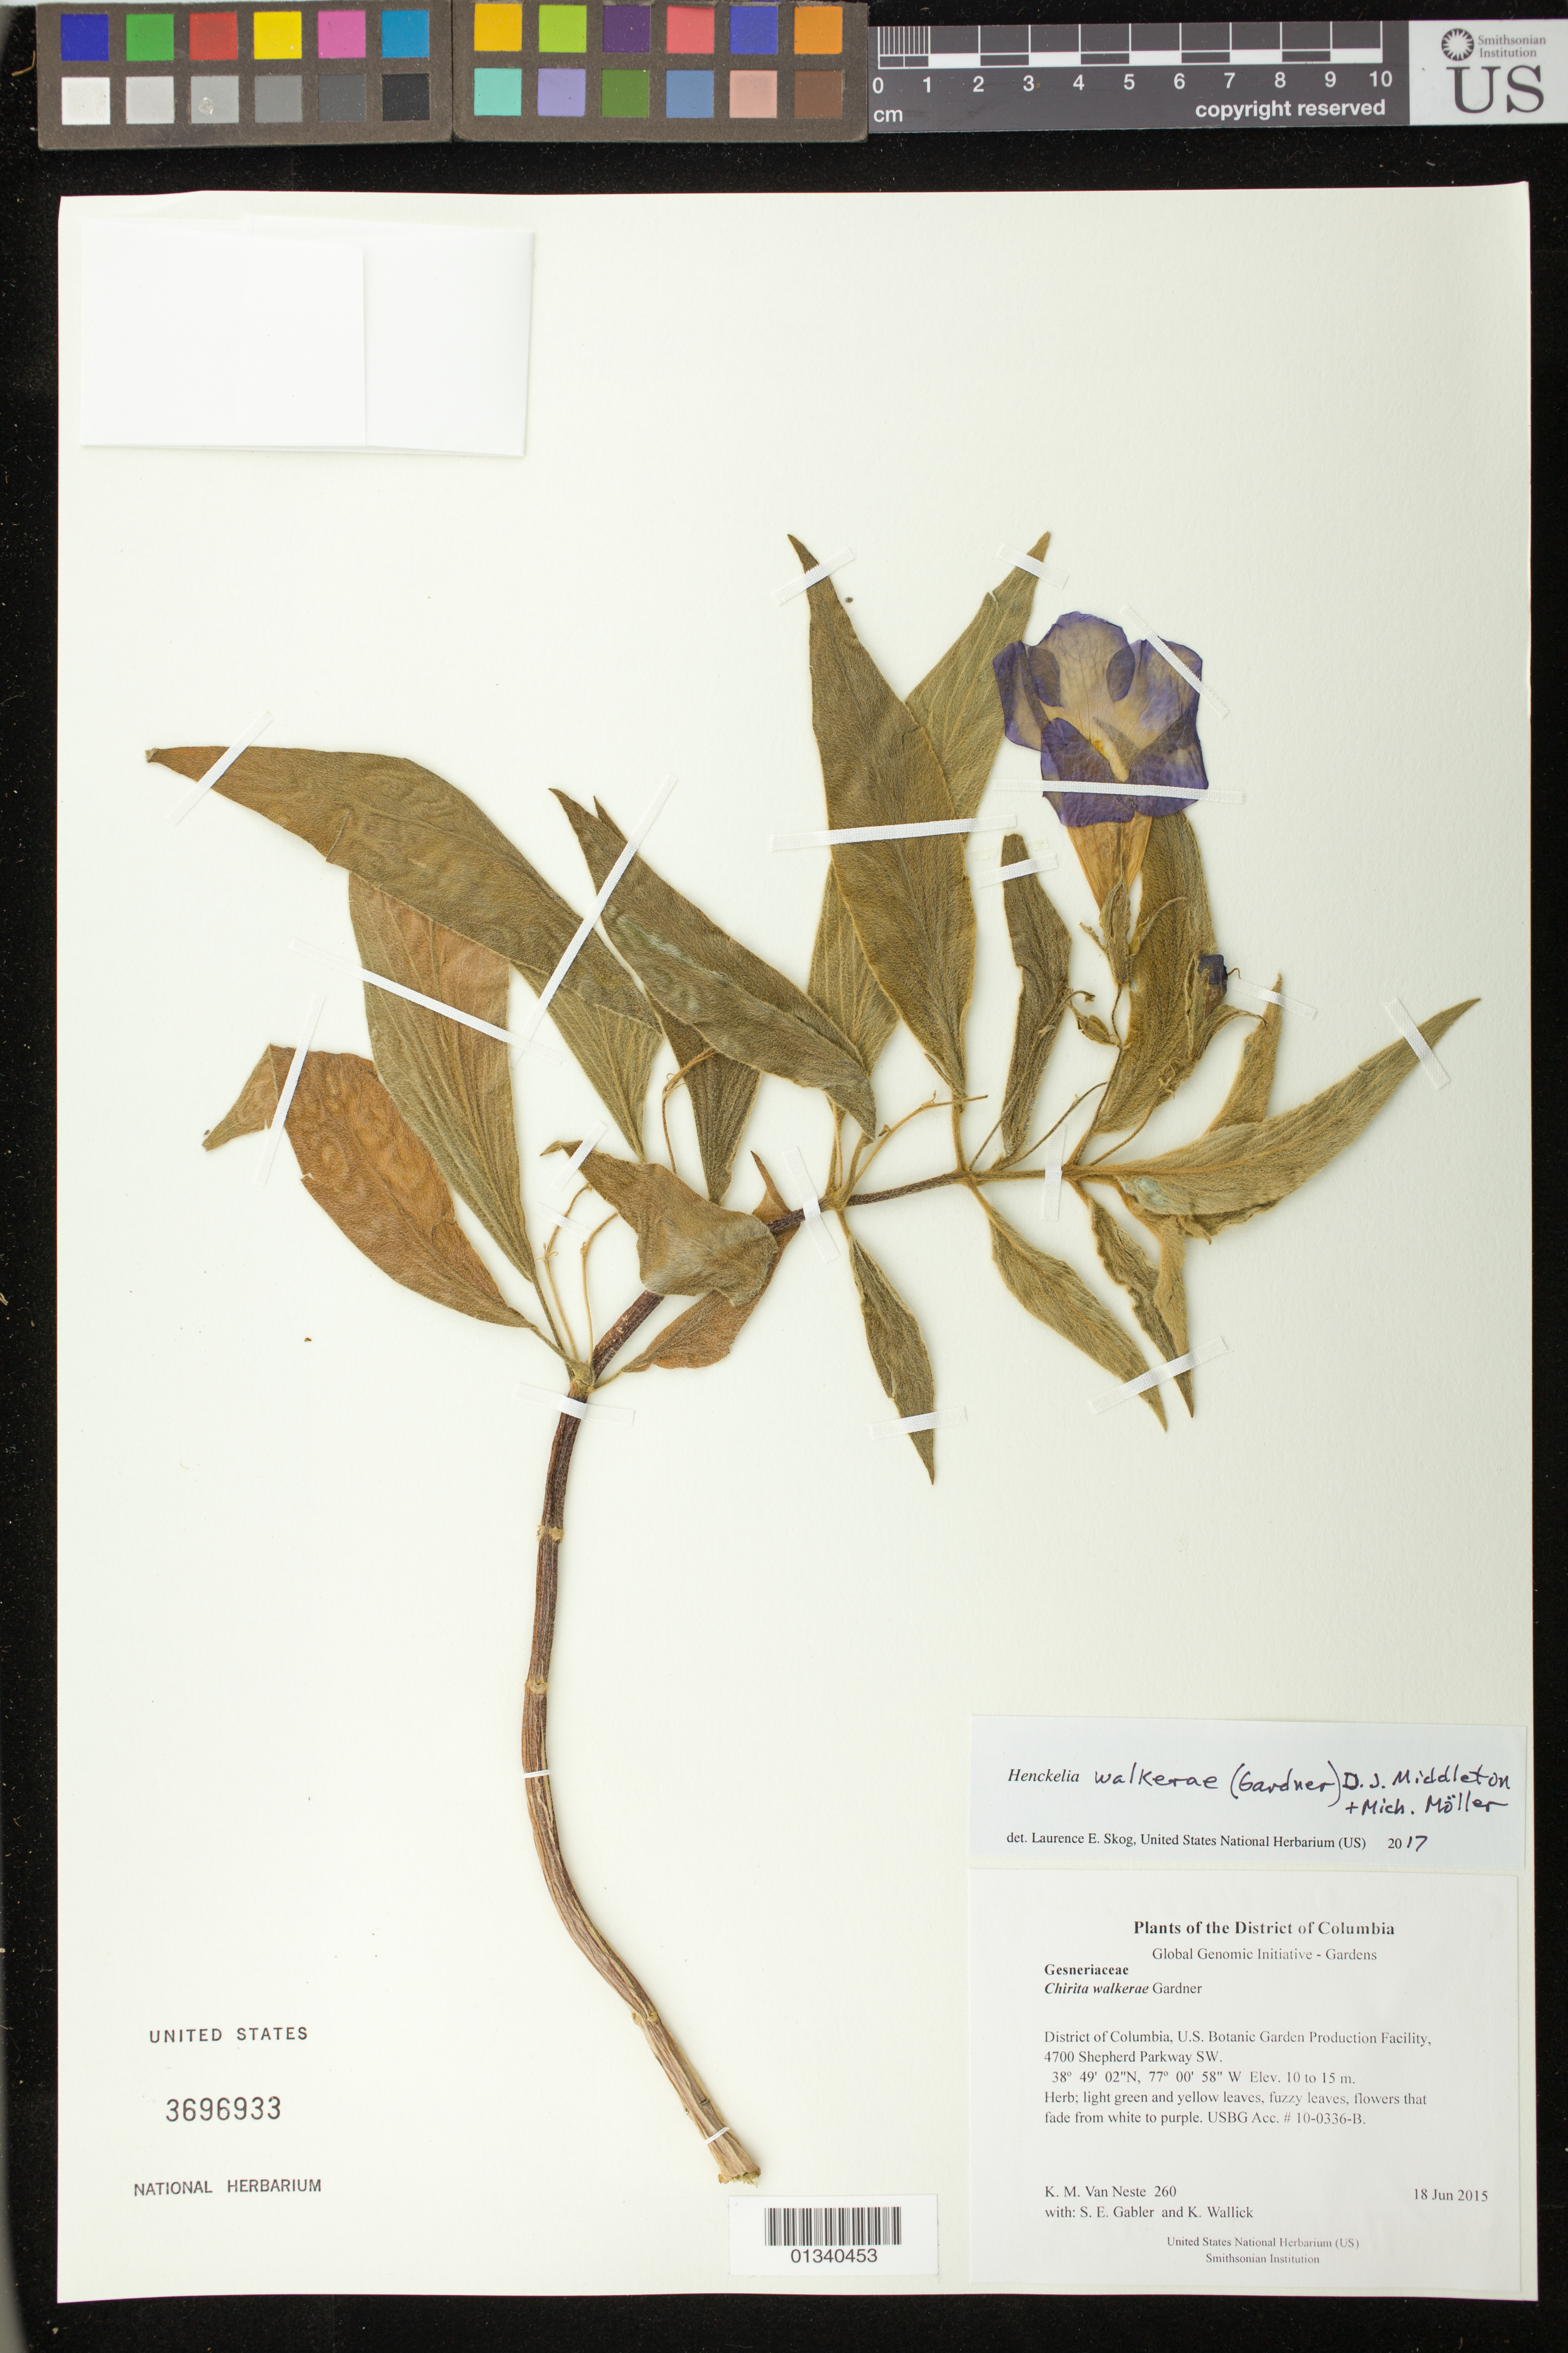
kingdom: Plantae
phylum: Tracheophyta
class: Magnoliopsida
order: Lamiales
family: Gesneriaceae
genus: Henckelia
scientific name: Henckelia walkerae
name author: (Gardner) D.J. Middleton & Mich. Möller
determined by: Skog, Laurence E.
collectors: K. M. Van Neste, S. E. Gabler & K. Wallick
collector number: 260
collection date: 2015-06-18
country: United States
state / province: District of Columbia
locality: U.S. Botanic Garden Production Facility, 4700 Shepherd Parkway SW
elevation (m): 10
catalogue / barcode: US 3696933